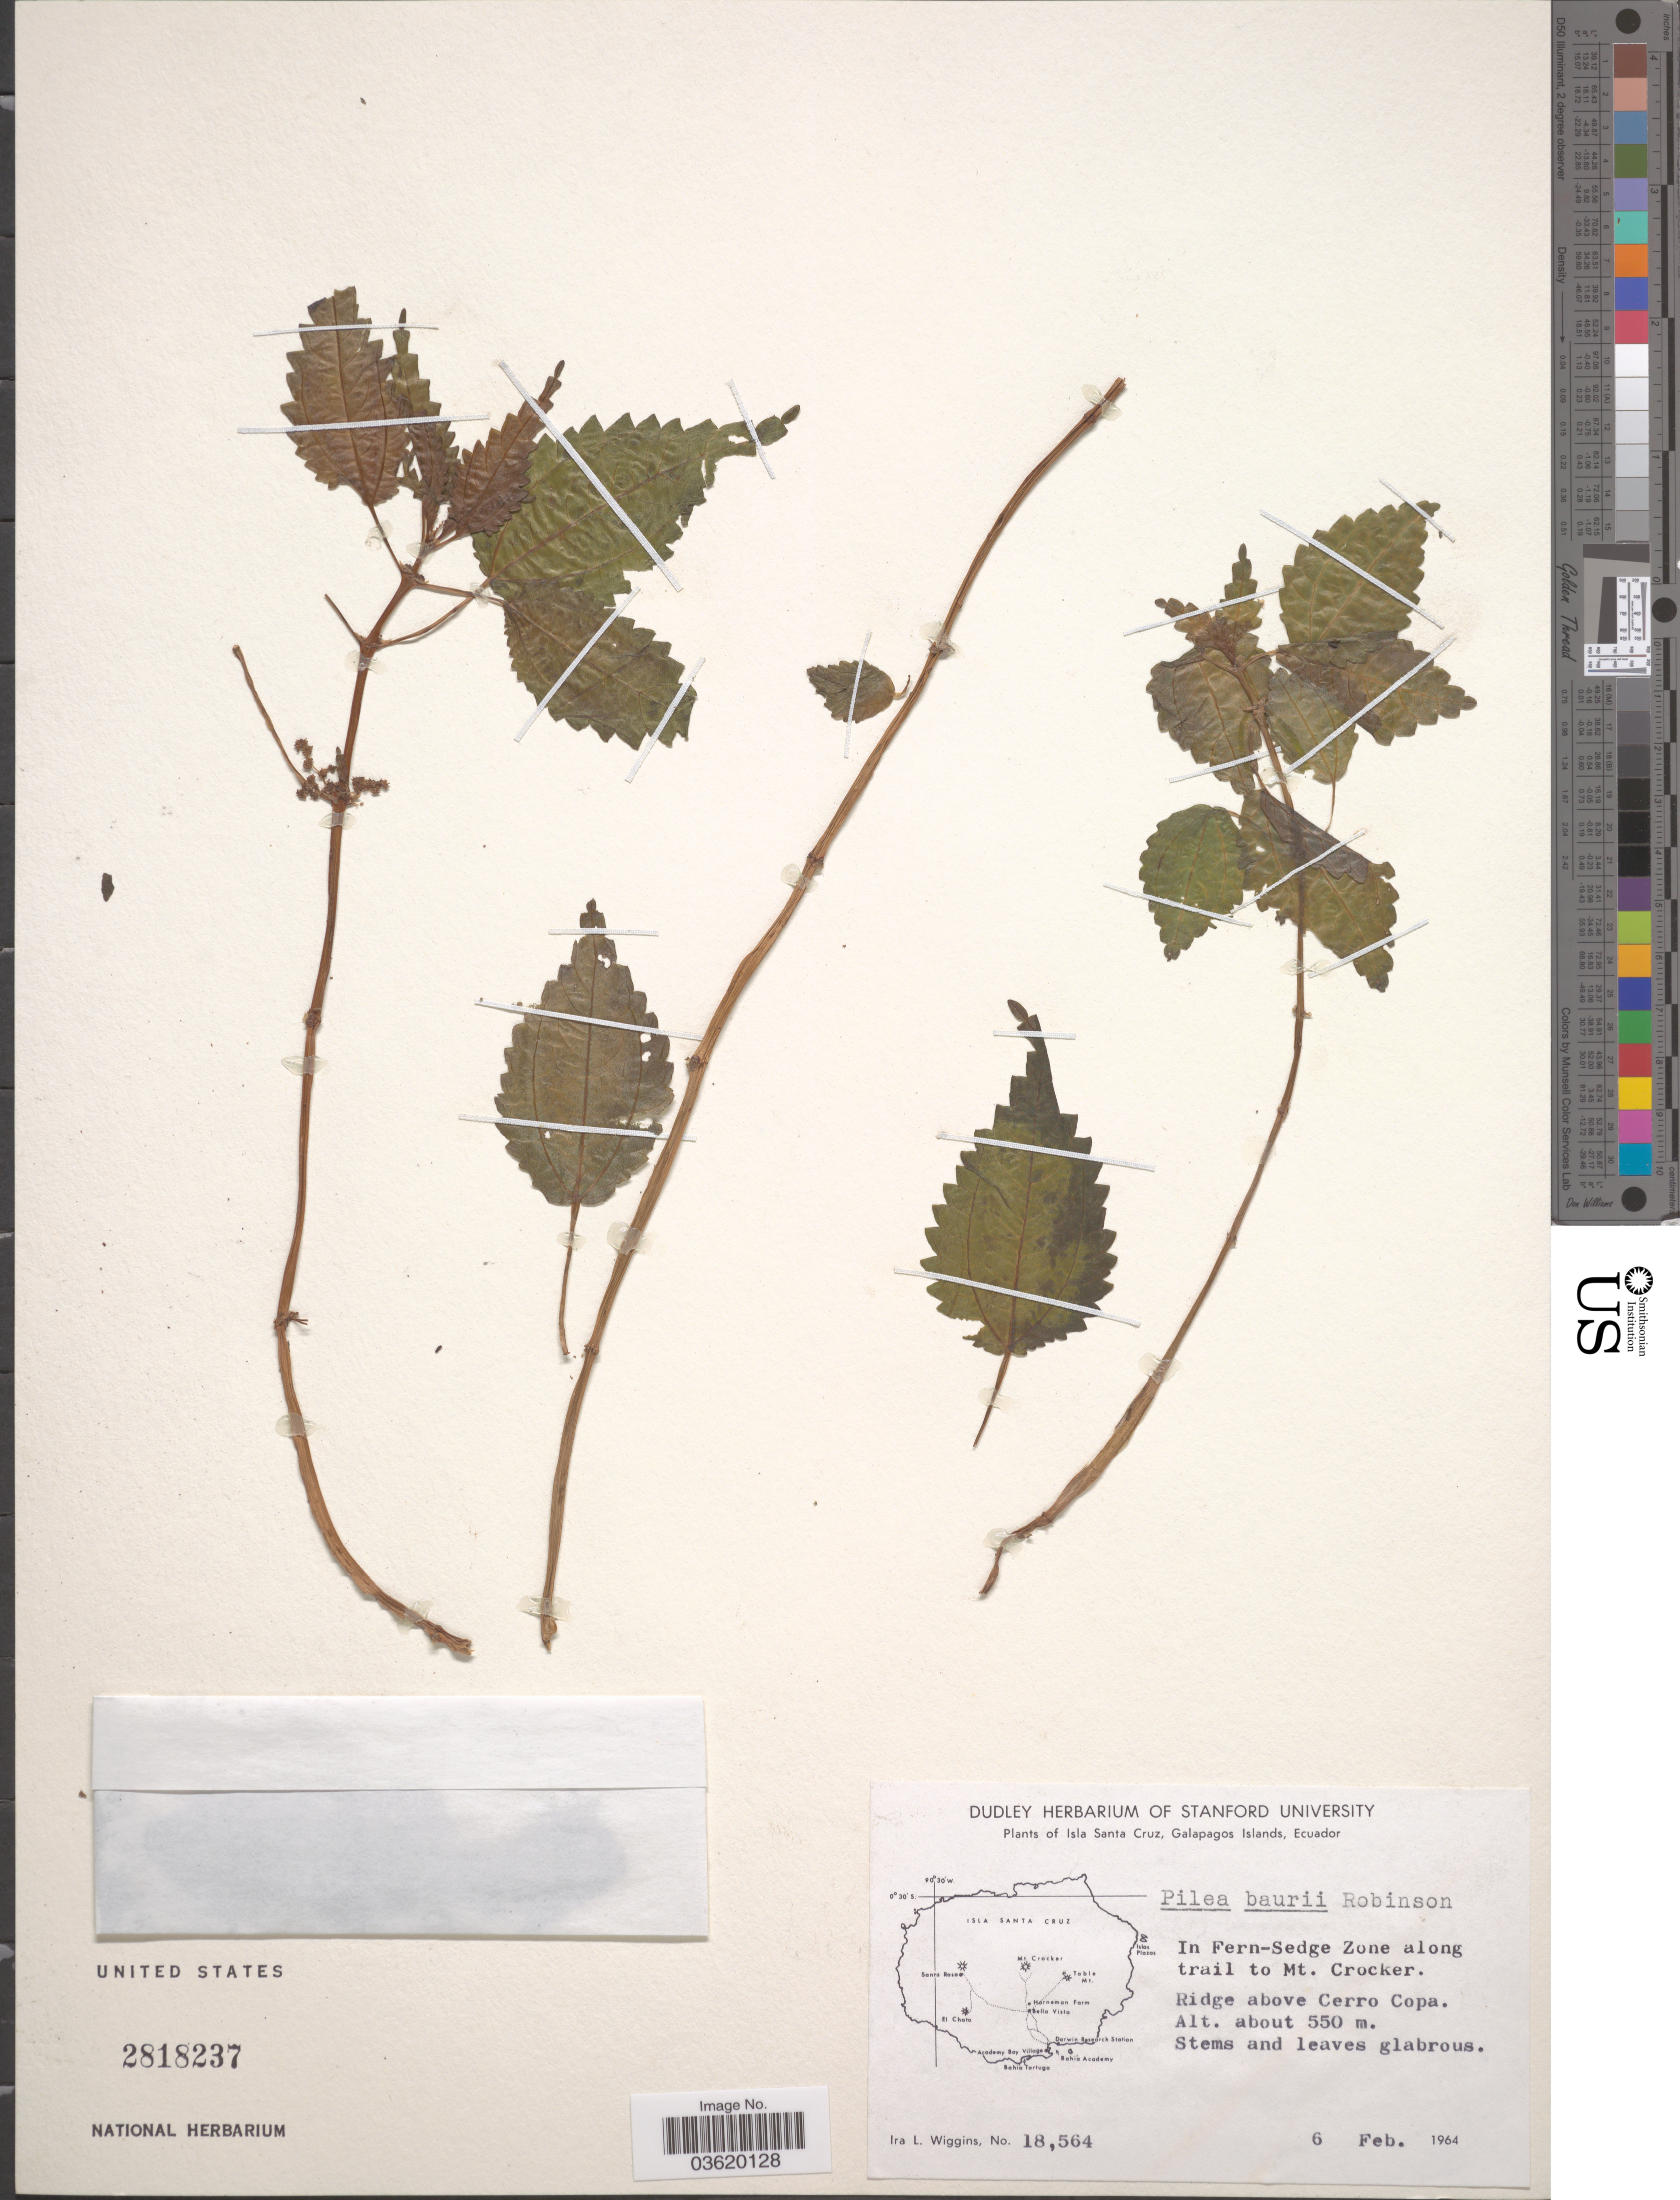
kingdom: Plantae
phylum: Tracheophyta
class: Magnoliopsida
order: Rosales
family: Urticaceae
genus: Pilea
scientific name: Pilea baurii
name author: B.L. Rob.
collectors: I. L. Wiggins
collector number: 18564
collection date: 1964-02-06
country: Ecuador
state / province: Colón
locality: Isla Santa Cruz, Galapagos Islands. In Fern-Sedge Zone along trail to Mt. Crocker. Ridge above Cerro Copa.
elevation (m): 550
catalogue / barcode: US 2818237